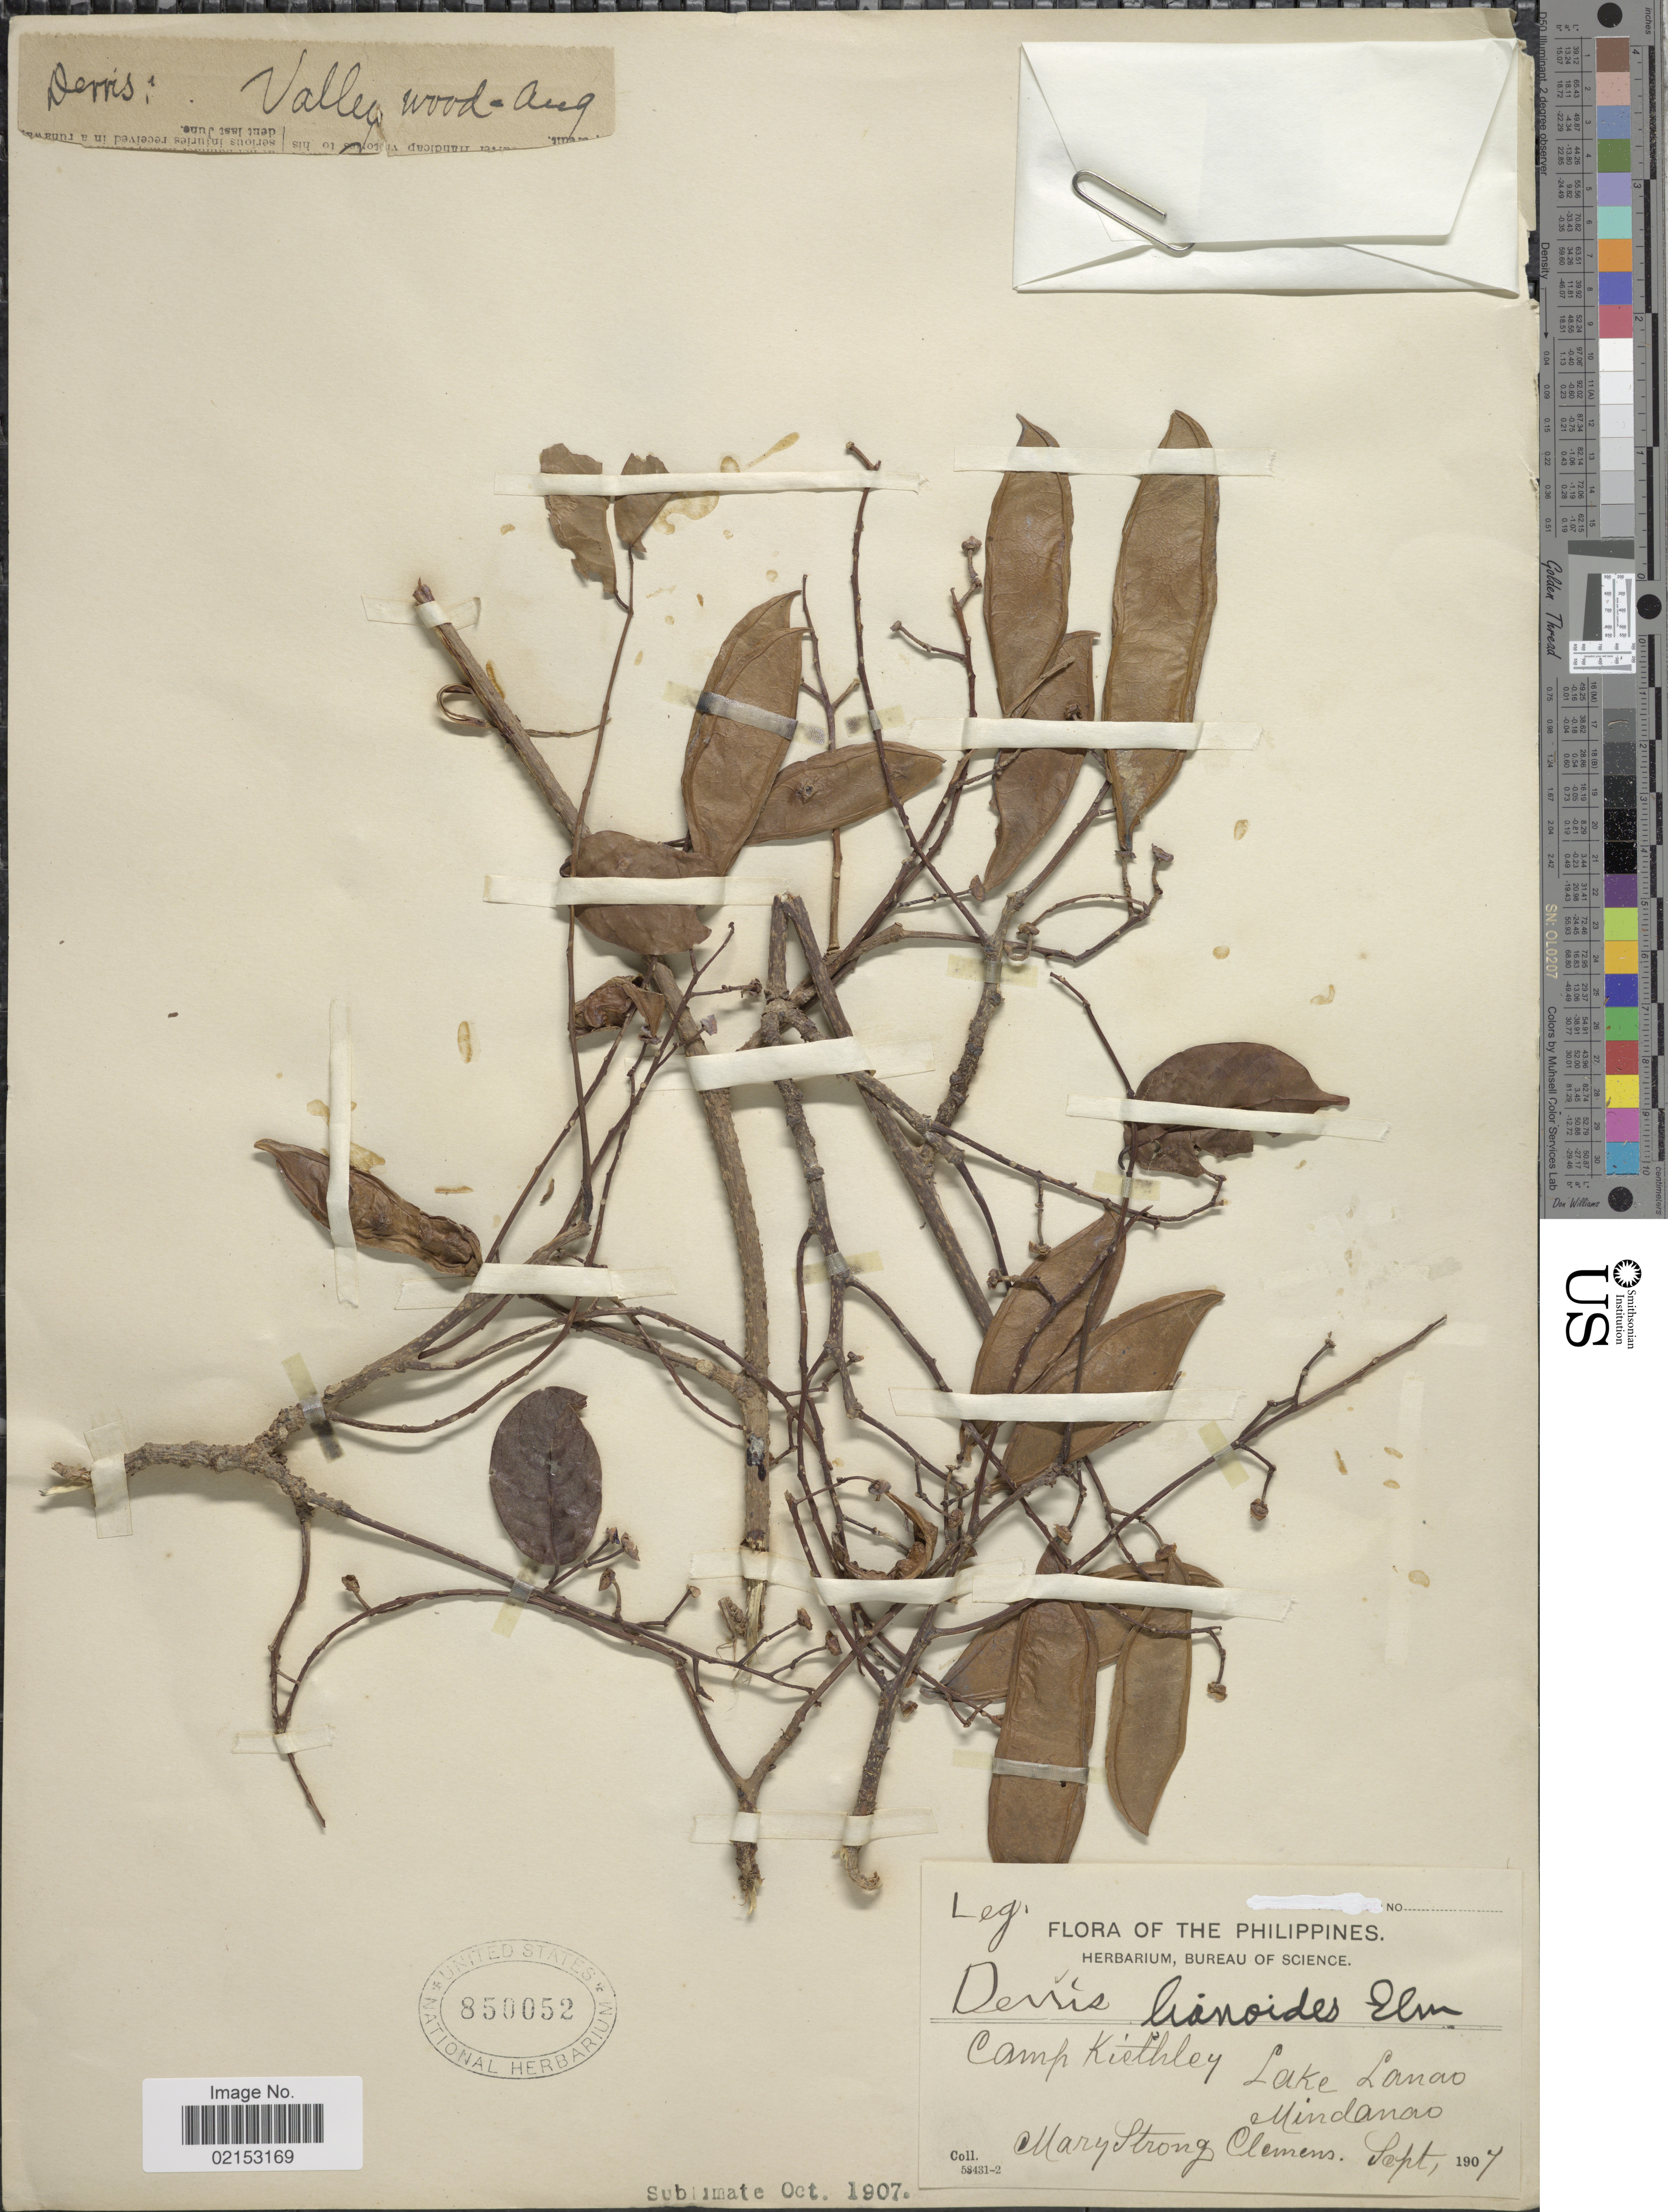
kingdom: Plantae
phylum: Tracheophyta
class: Magnoliopsida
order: Fabales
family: Fabaceae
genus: Derris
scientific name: Derris lianoides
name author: Elmer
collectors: M. S. Clemens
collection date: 1907-09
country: Philippines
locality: Camp Keithley, Lake Lanao, Mindanao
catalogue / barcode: US 850052